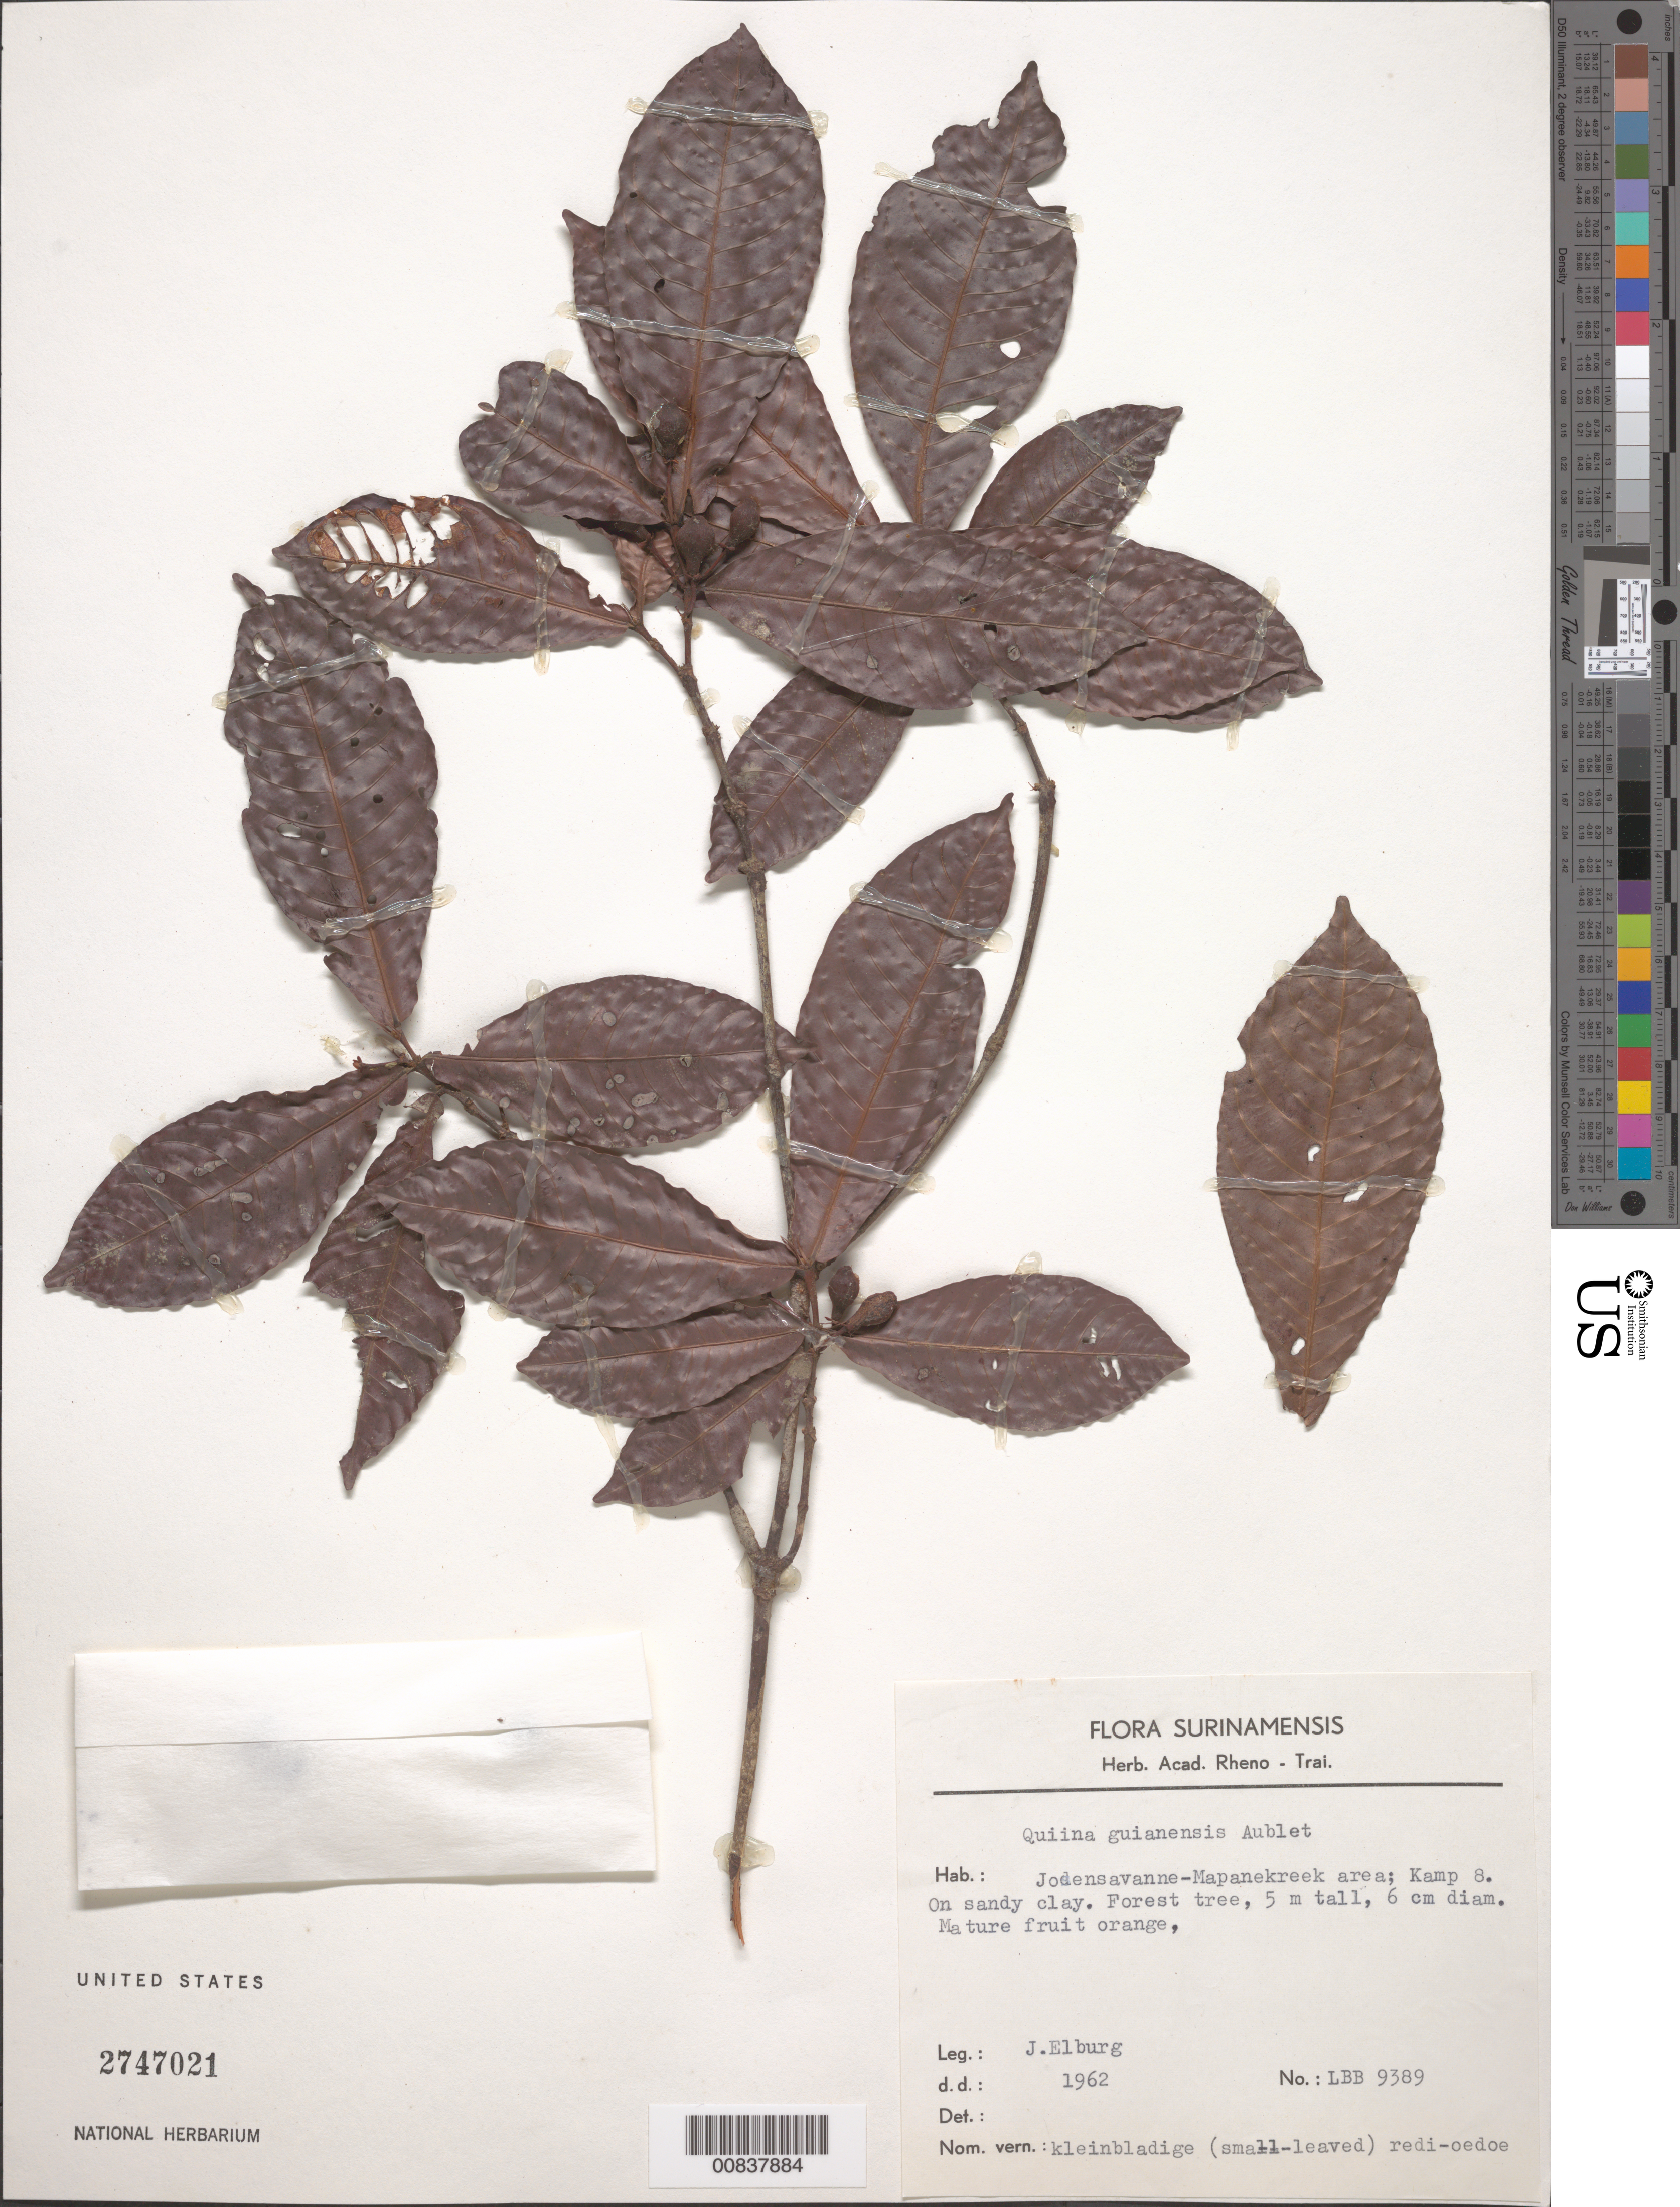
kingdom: Plantae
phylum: Tracheophyta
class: Magnoliopsida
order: Malpighiales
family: Quiinaceae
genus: Quiina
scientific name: Quiina guianensis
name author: Aubl.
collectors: J. Elburg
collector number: LBB 9389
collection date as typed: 1962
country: Suriname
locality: Jodensavanne-Mapane kreek area, Kamp 8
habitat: Sandy clay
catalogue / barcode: US 2747021